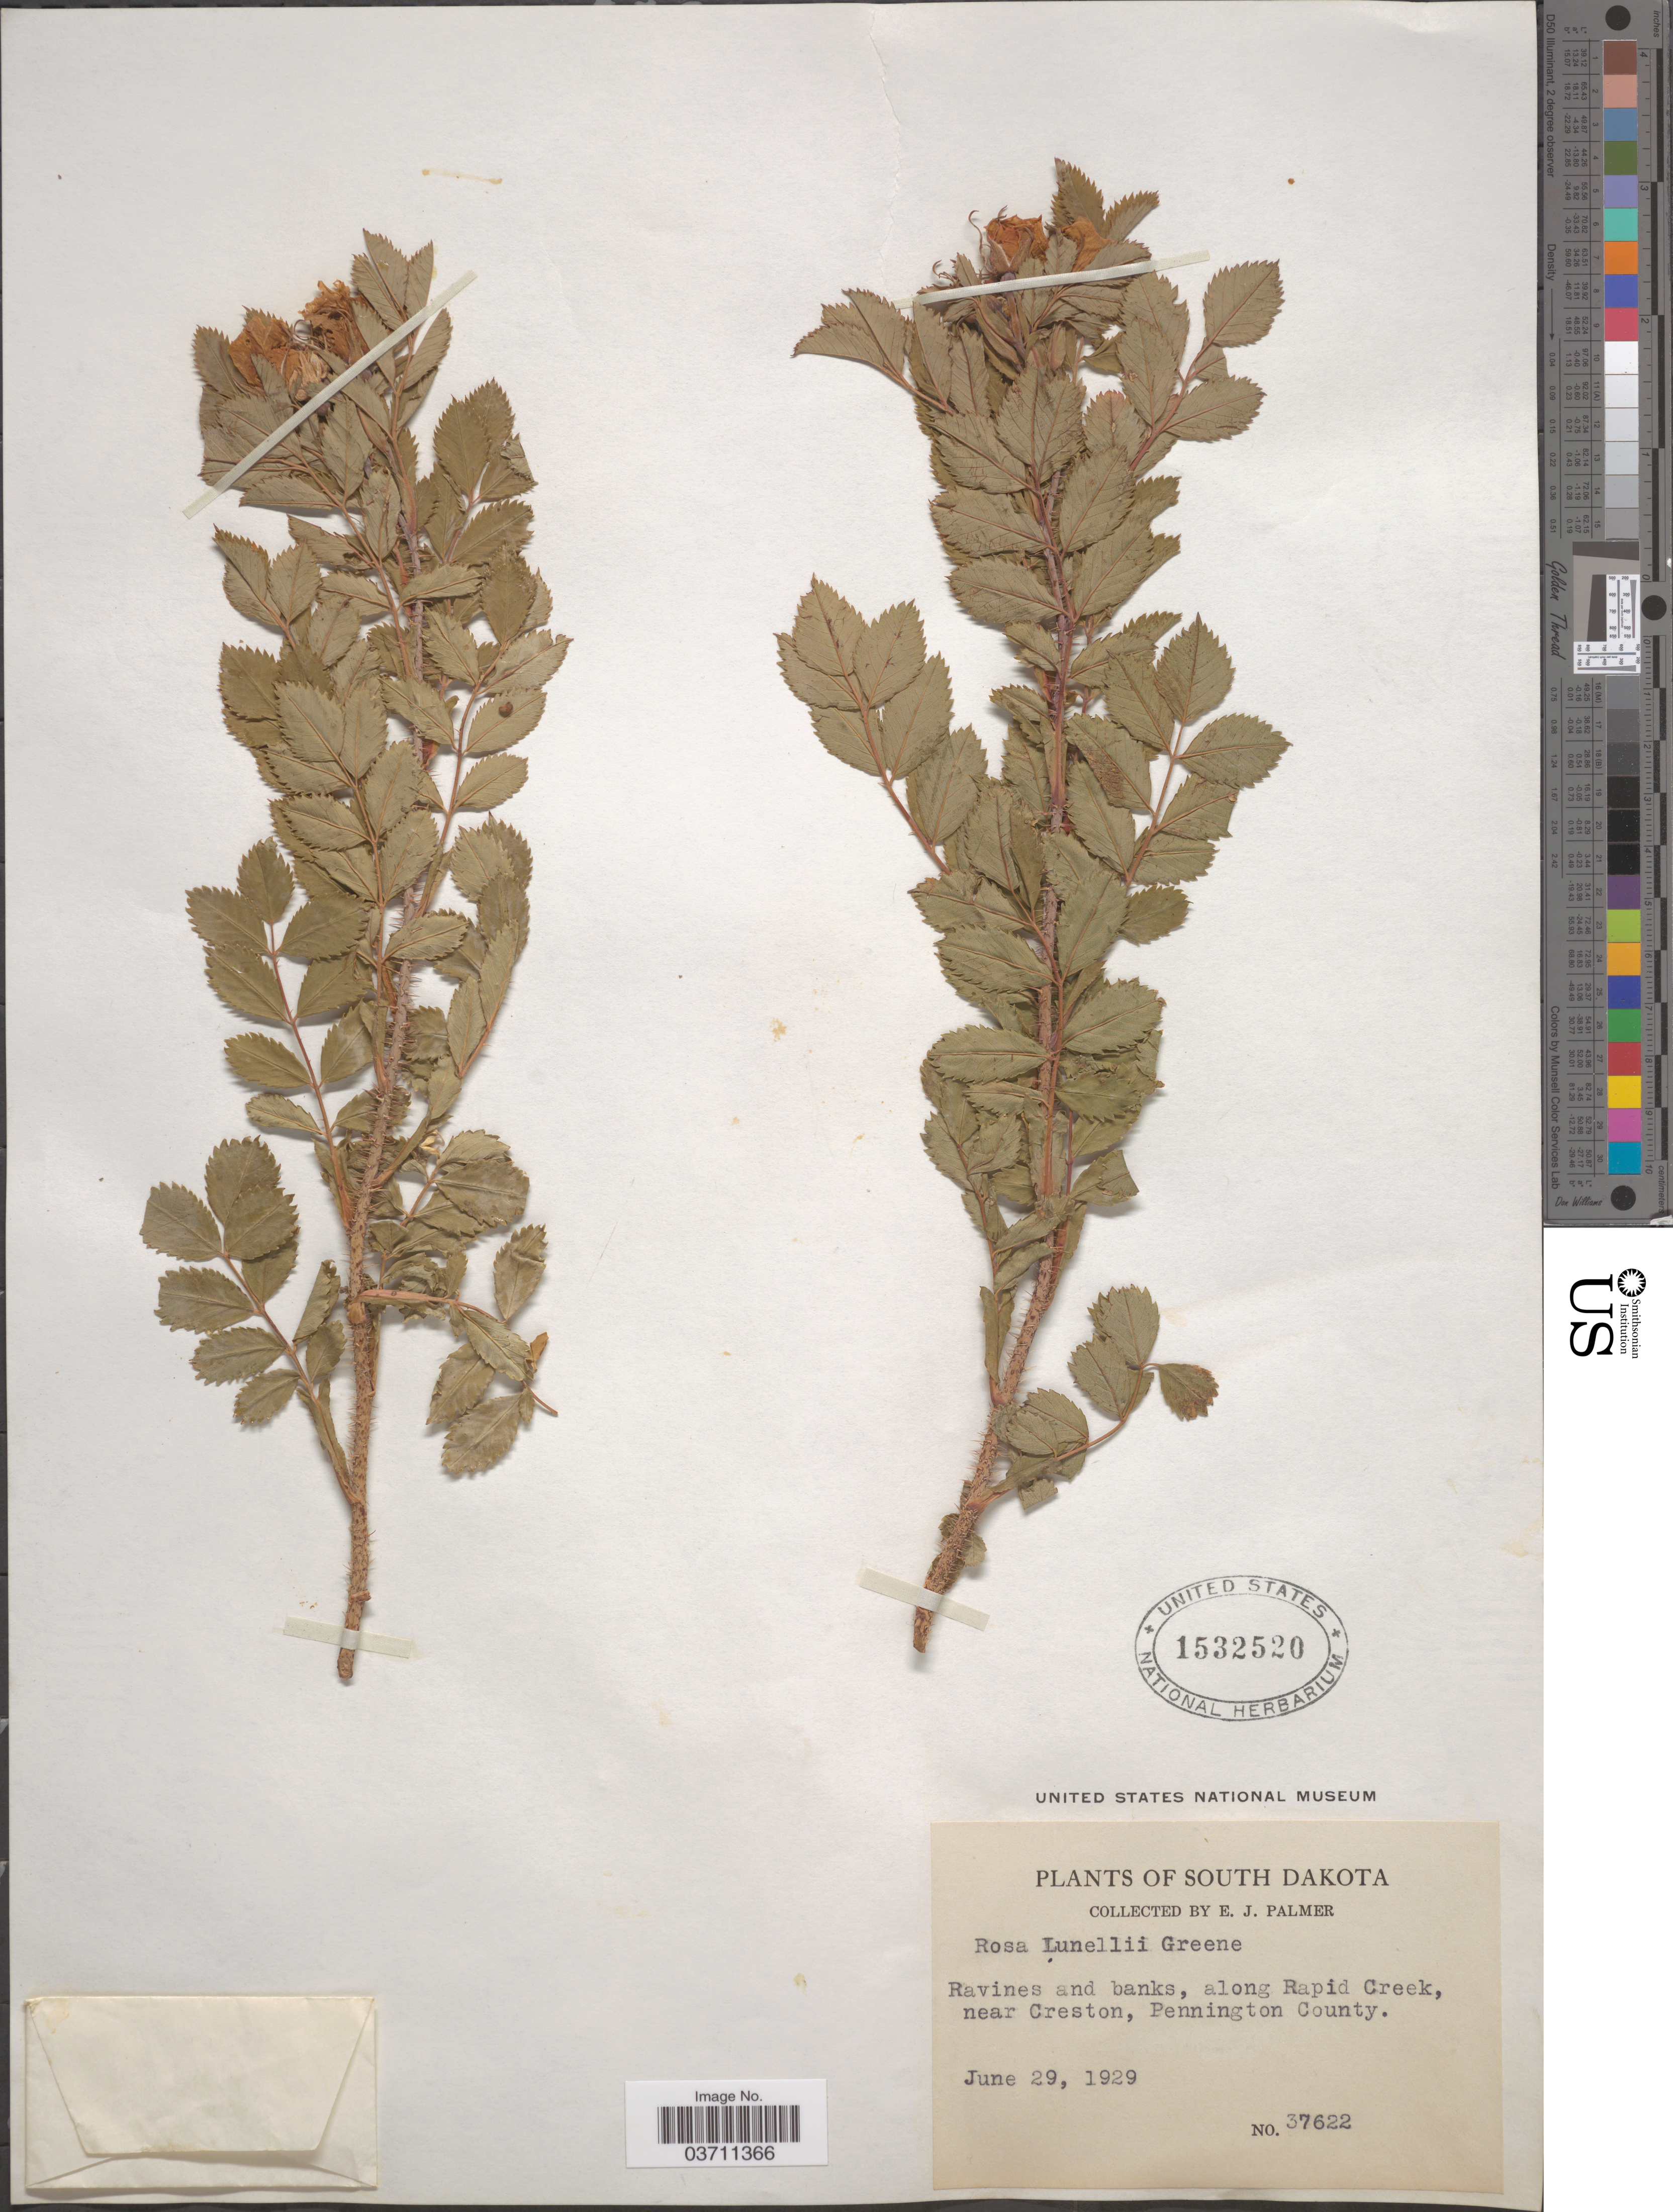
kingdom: Plantae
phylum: Tracheophyta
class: Magnoliopsida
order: Rosales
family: Rosaceae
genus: Rosa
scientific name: Rosa lunellii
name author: Greene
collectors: E. J. Palmer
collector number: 37622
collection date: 1929-06-29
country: United States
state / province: South Dakota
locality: Along Rapid Creek, near Creston, Pennington County.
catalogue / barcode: US 1532520